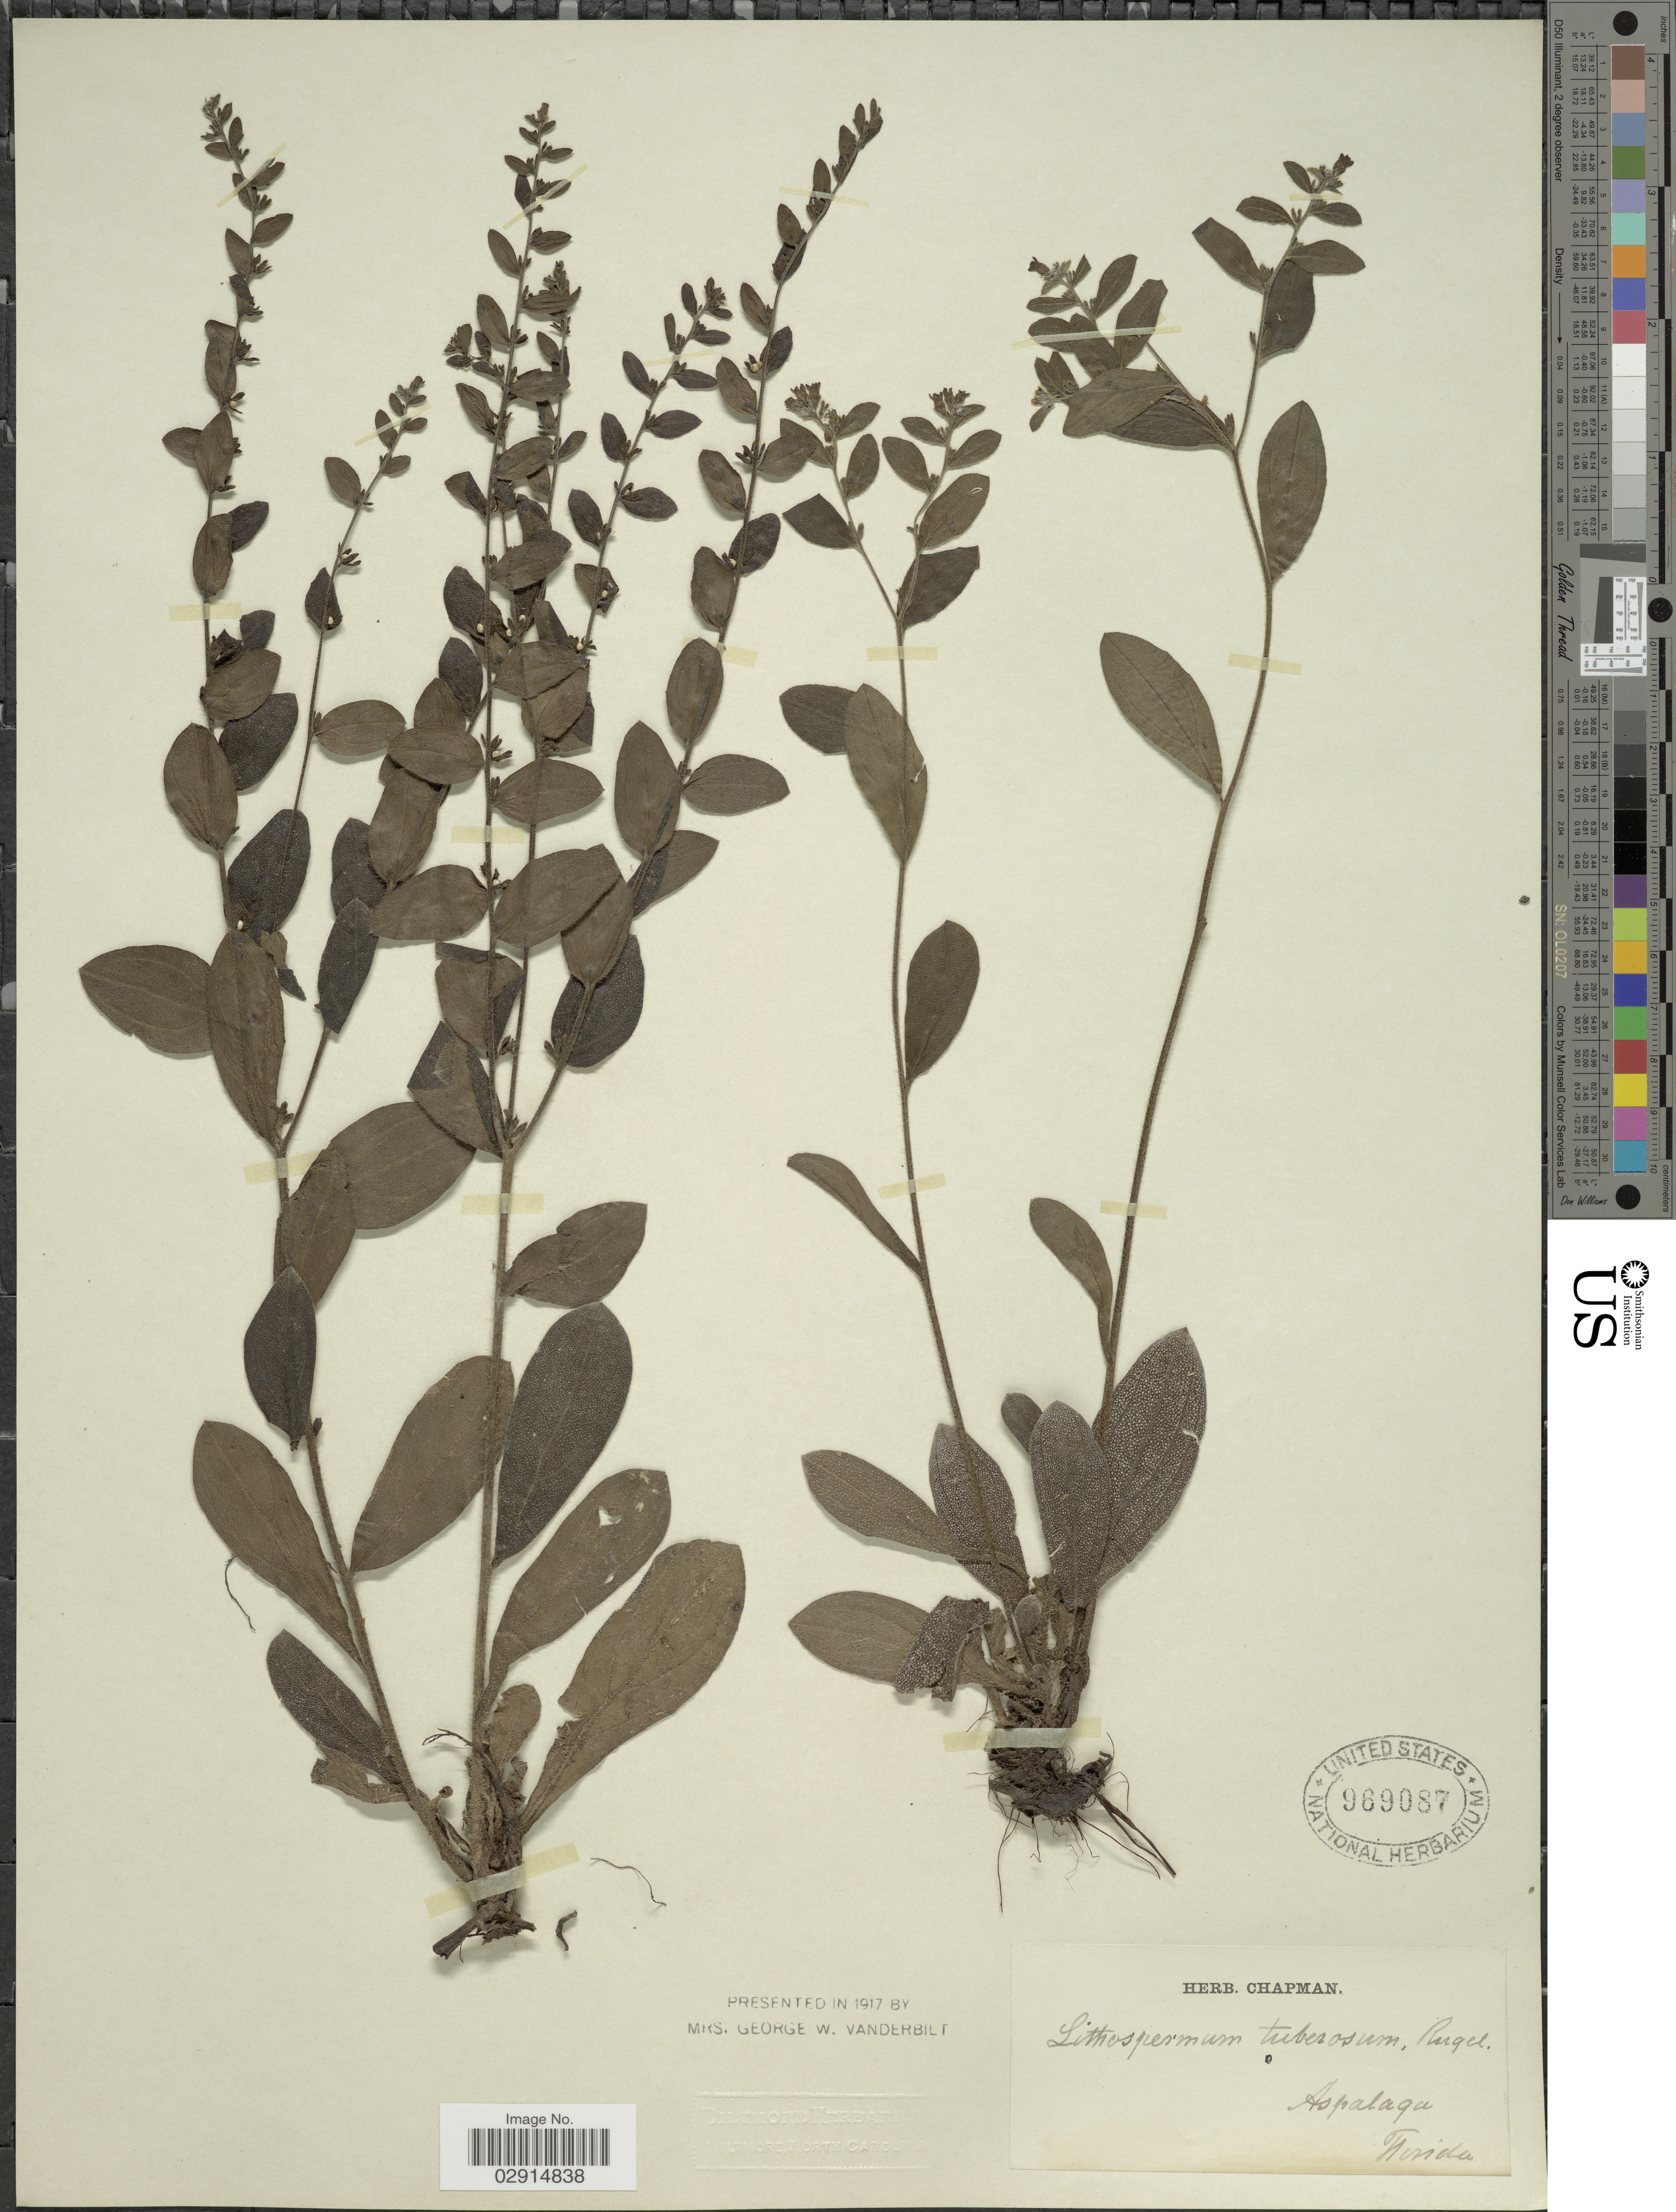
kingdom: Plantae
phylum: Tracheophyta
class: Magnoliopsida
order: Boraginales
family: Boraginaceae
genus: Lithospermum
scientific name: Lithospermum tuberosum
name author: Rugel ex DC.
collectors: ex herb. Chapman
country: United States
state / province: Florida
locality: Aspalaga.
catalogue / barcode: US 969087